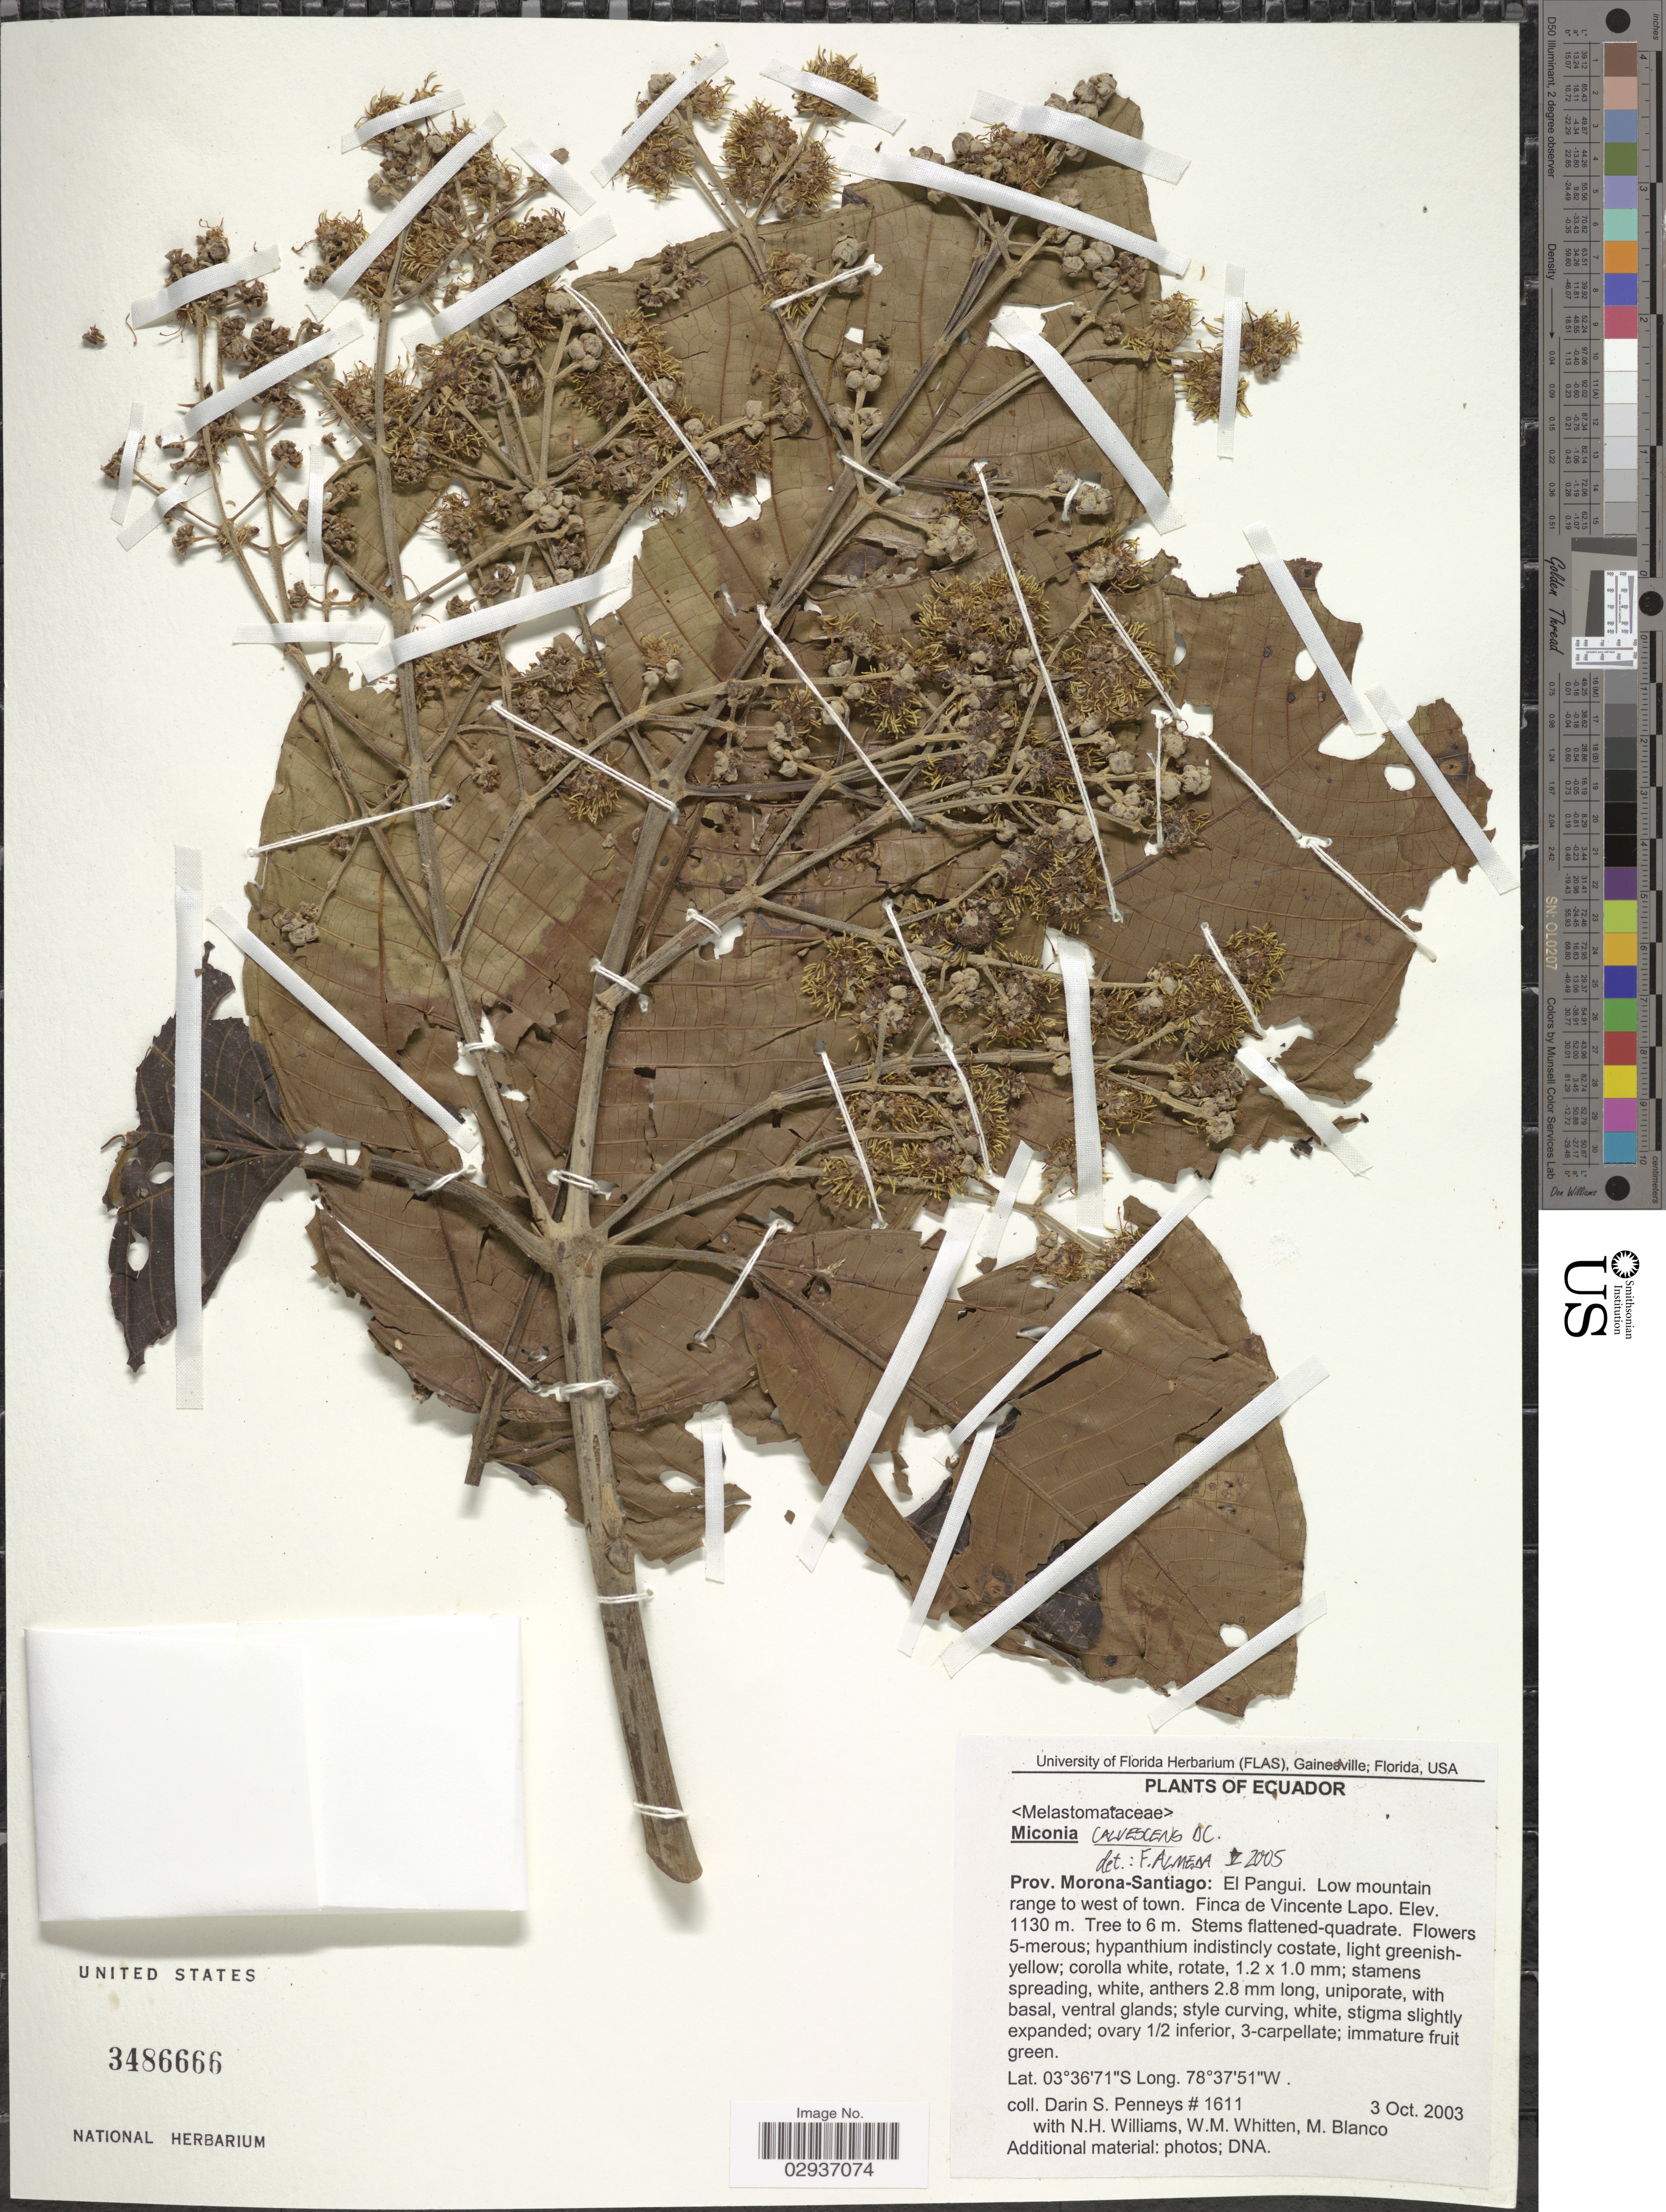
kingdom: Plantae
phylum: Tracheophyta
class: Magnoliopsida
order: Myrtales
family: Melastomataceae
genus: Miconia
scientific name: Miconia calvescens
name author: DC.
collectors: D. S. Penneys, N. H. Williams, W. M. Whitten & M. Blanco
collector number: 1611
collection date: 2003-10-03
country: Ecuador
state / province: Morona-Santiago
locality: Prov. Morona-Santiago: El Panguí. Low mountain range to west of town. Finca de Vincente Lapo.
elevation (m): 1130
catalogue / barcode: US 3486666